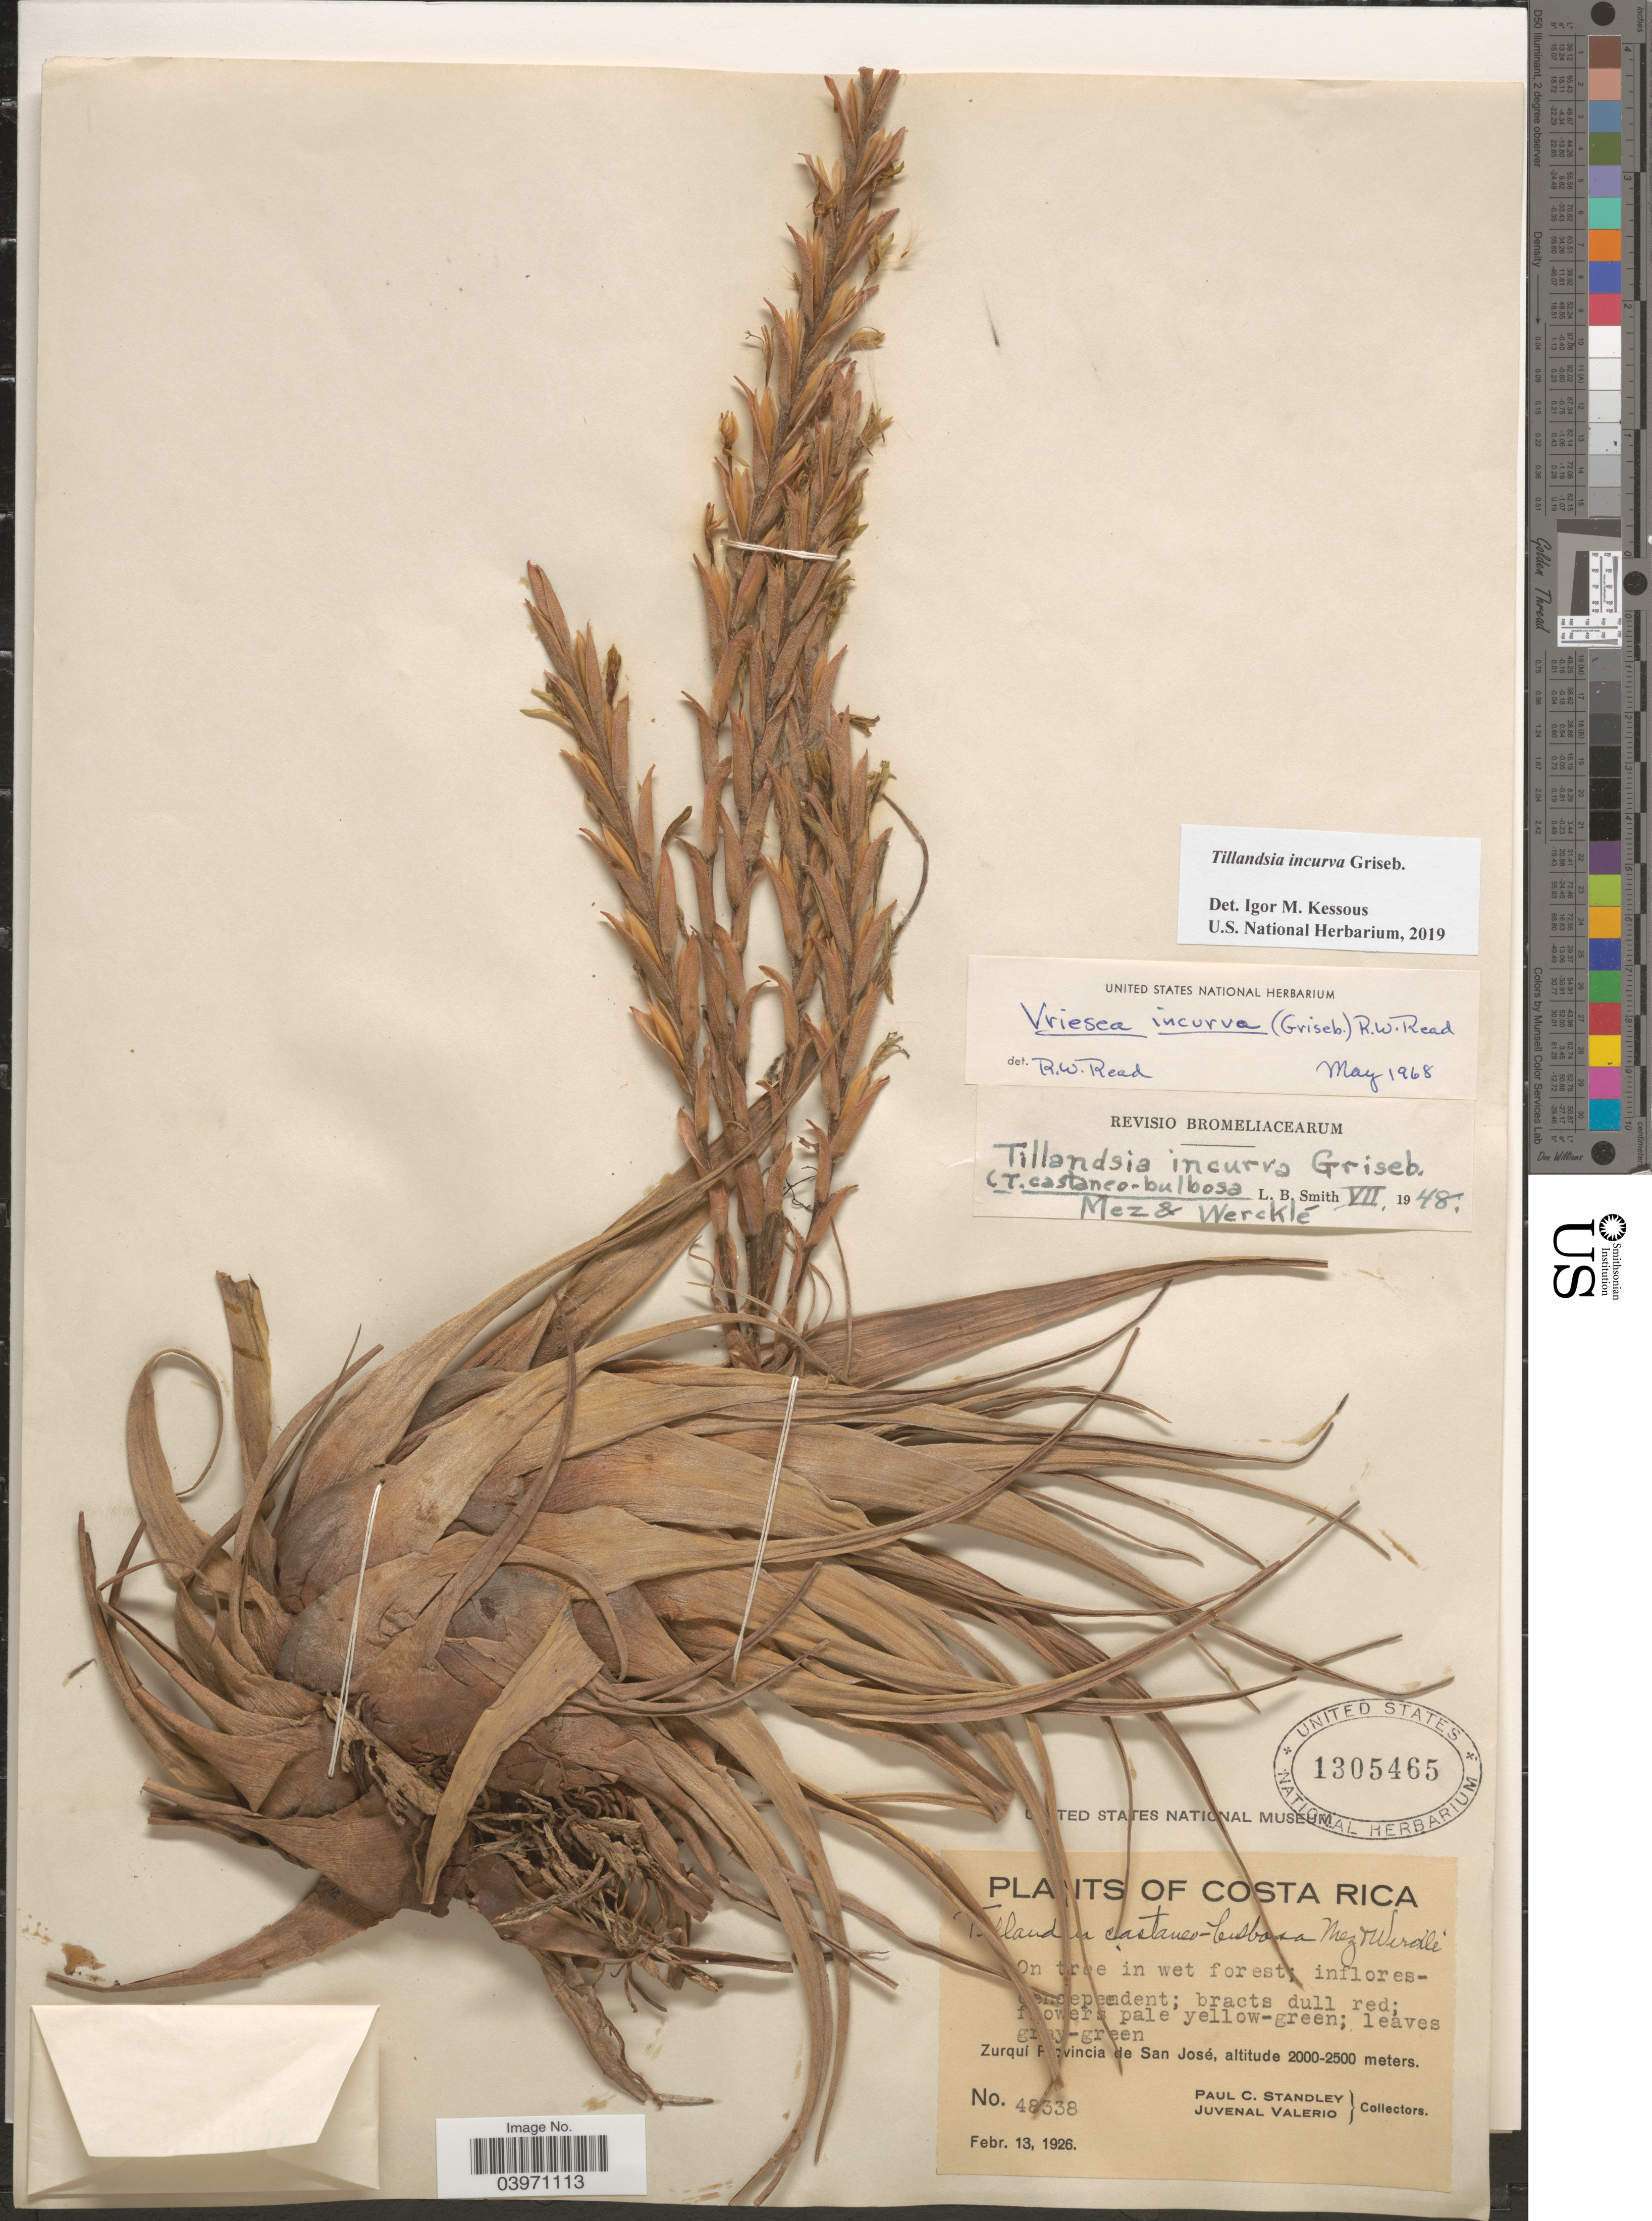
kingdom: Plantae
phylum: Tracheophyta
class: Liliopsida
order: Poales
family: Bromeliaceae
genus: Tillandsia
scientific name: Tillandsia incurva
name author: Griseb.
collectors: P. C. Standley & J. Valerio R.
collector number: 48338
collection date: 1926-02-13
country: Costa Rica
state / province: San José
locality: Zurquí Provincia de San José.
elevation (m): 2000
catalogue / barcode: US 1305465